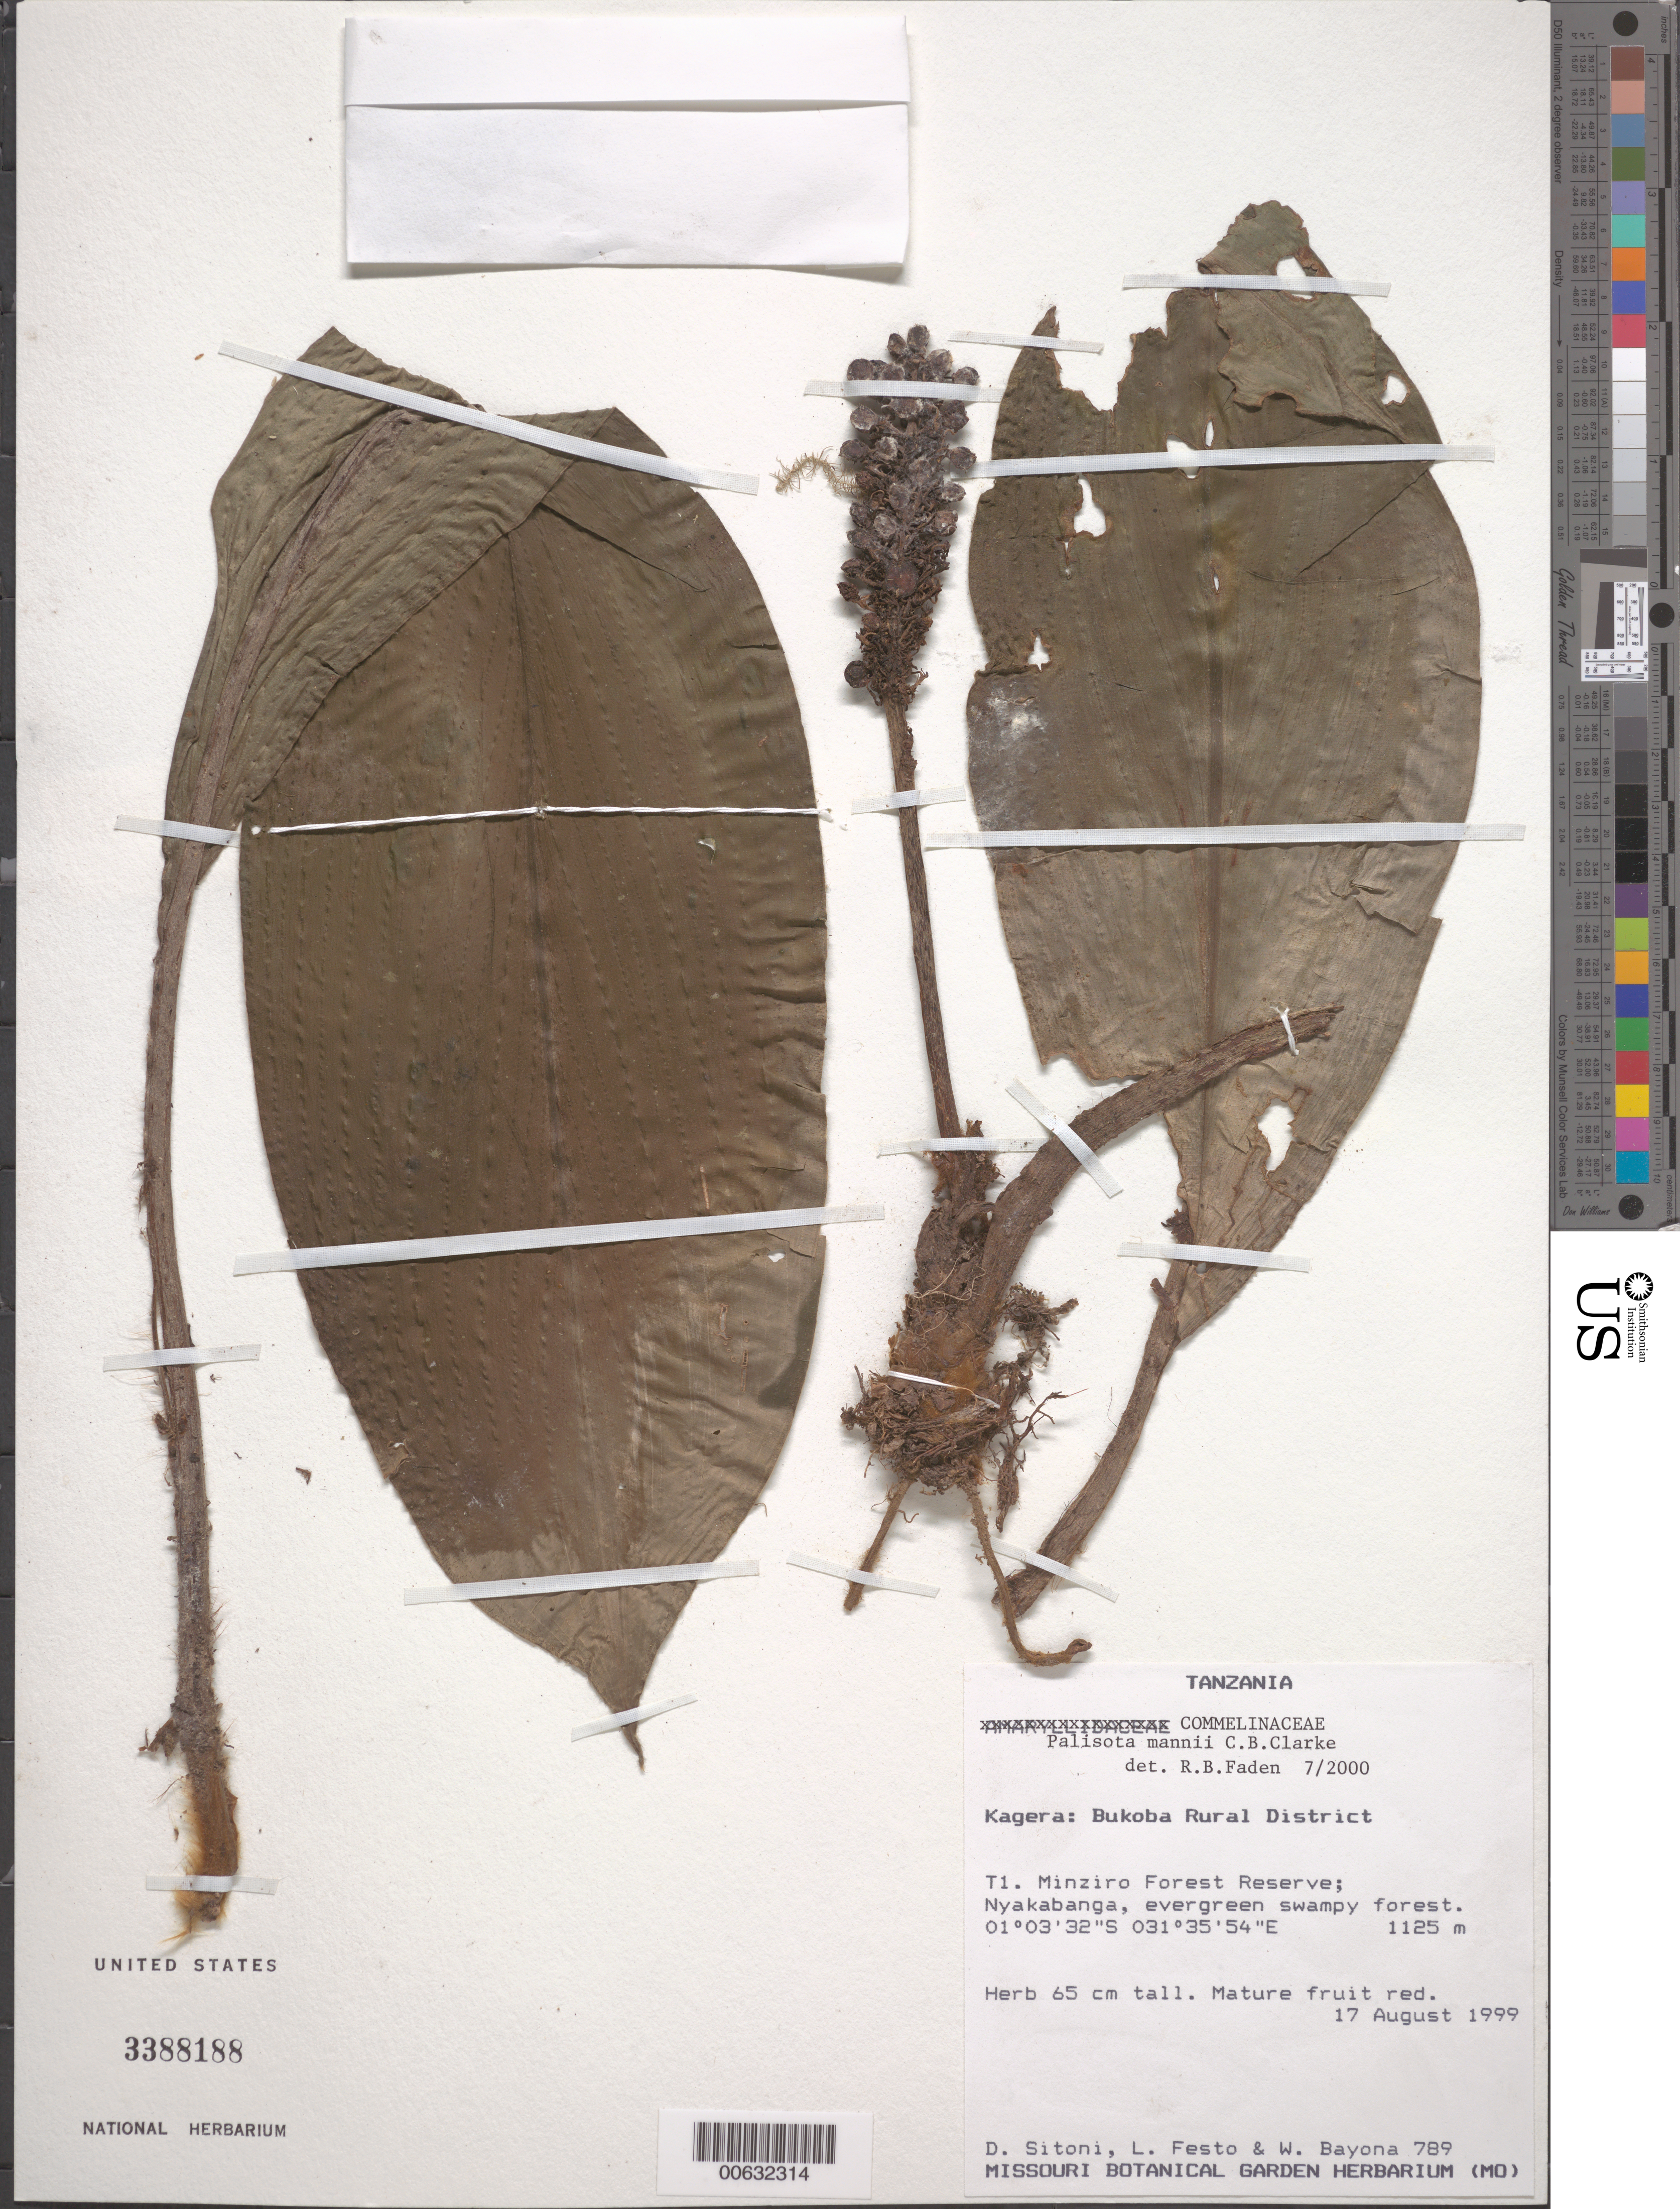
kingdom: Plantae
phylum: Tracheophyta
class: Liliopsida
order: Commelinales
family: Commelinaceae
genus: Palisota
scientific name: Palisota mannii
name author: C.B. Clarke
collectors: D. Sitoni, L. Festo & W. Bayona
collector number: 789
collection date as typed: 17 Aug 1999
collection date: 1999-08-17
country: Tanzania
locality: T1, minziro forest reserve, nyakabanga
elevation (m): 1125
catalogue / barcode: US 3388188